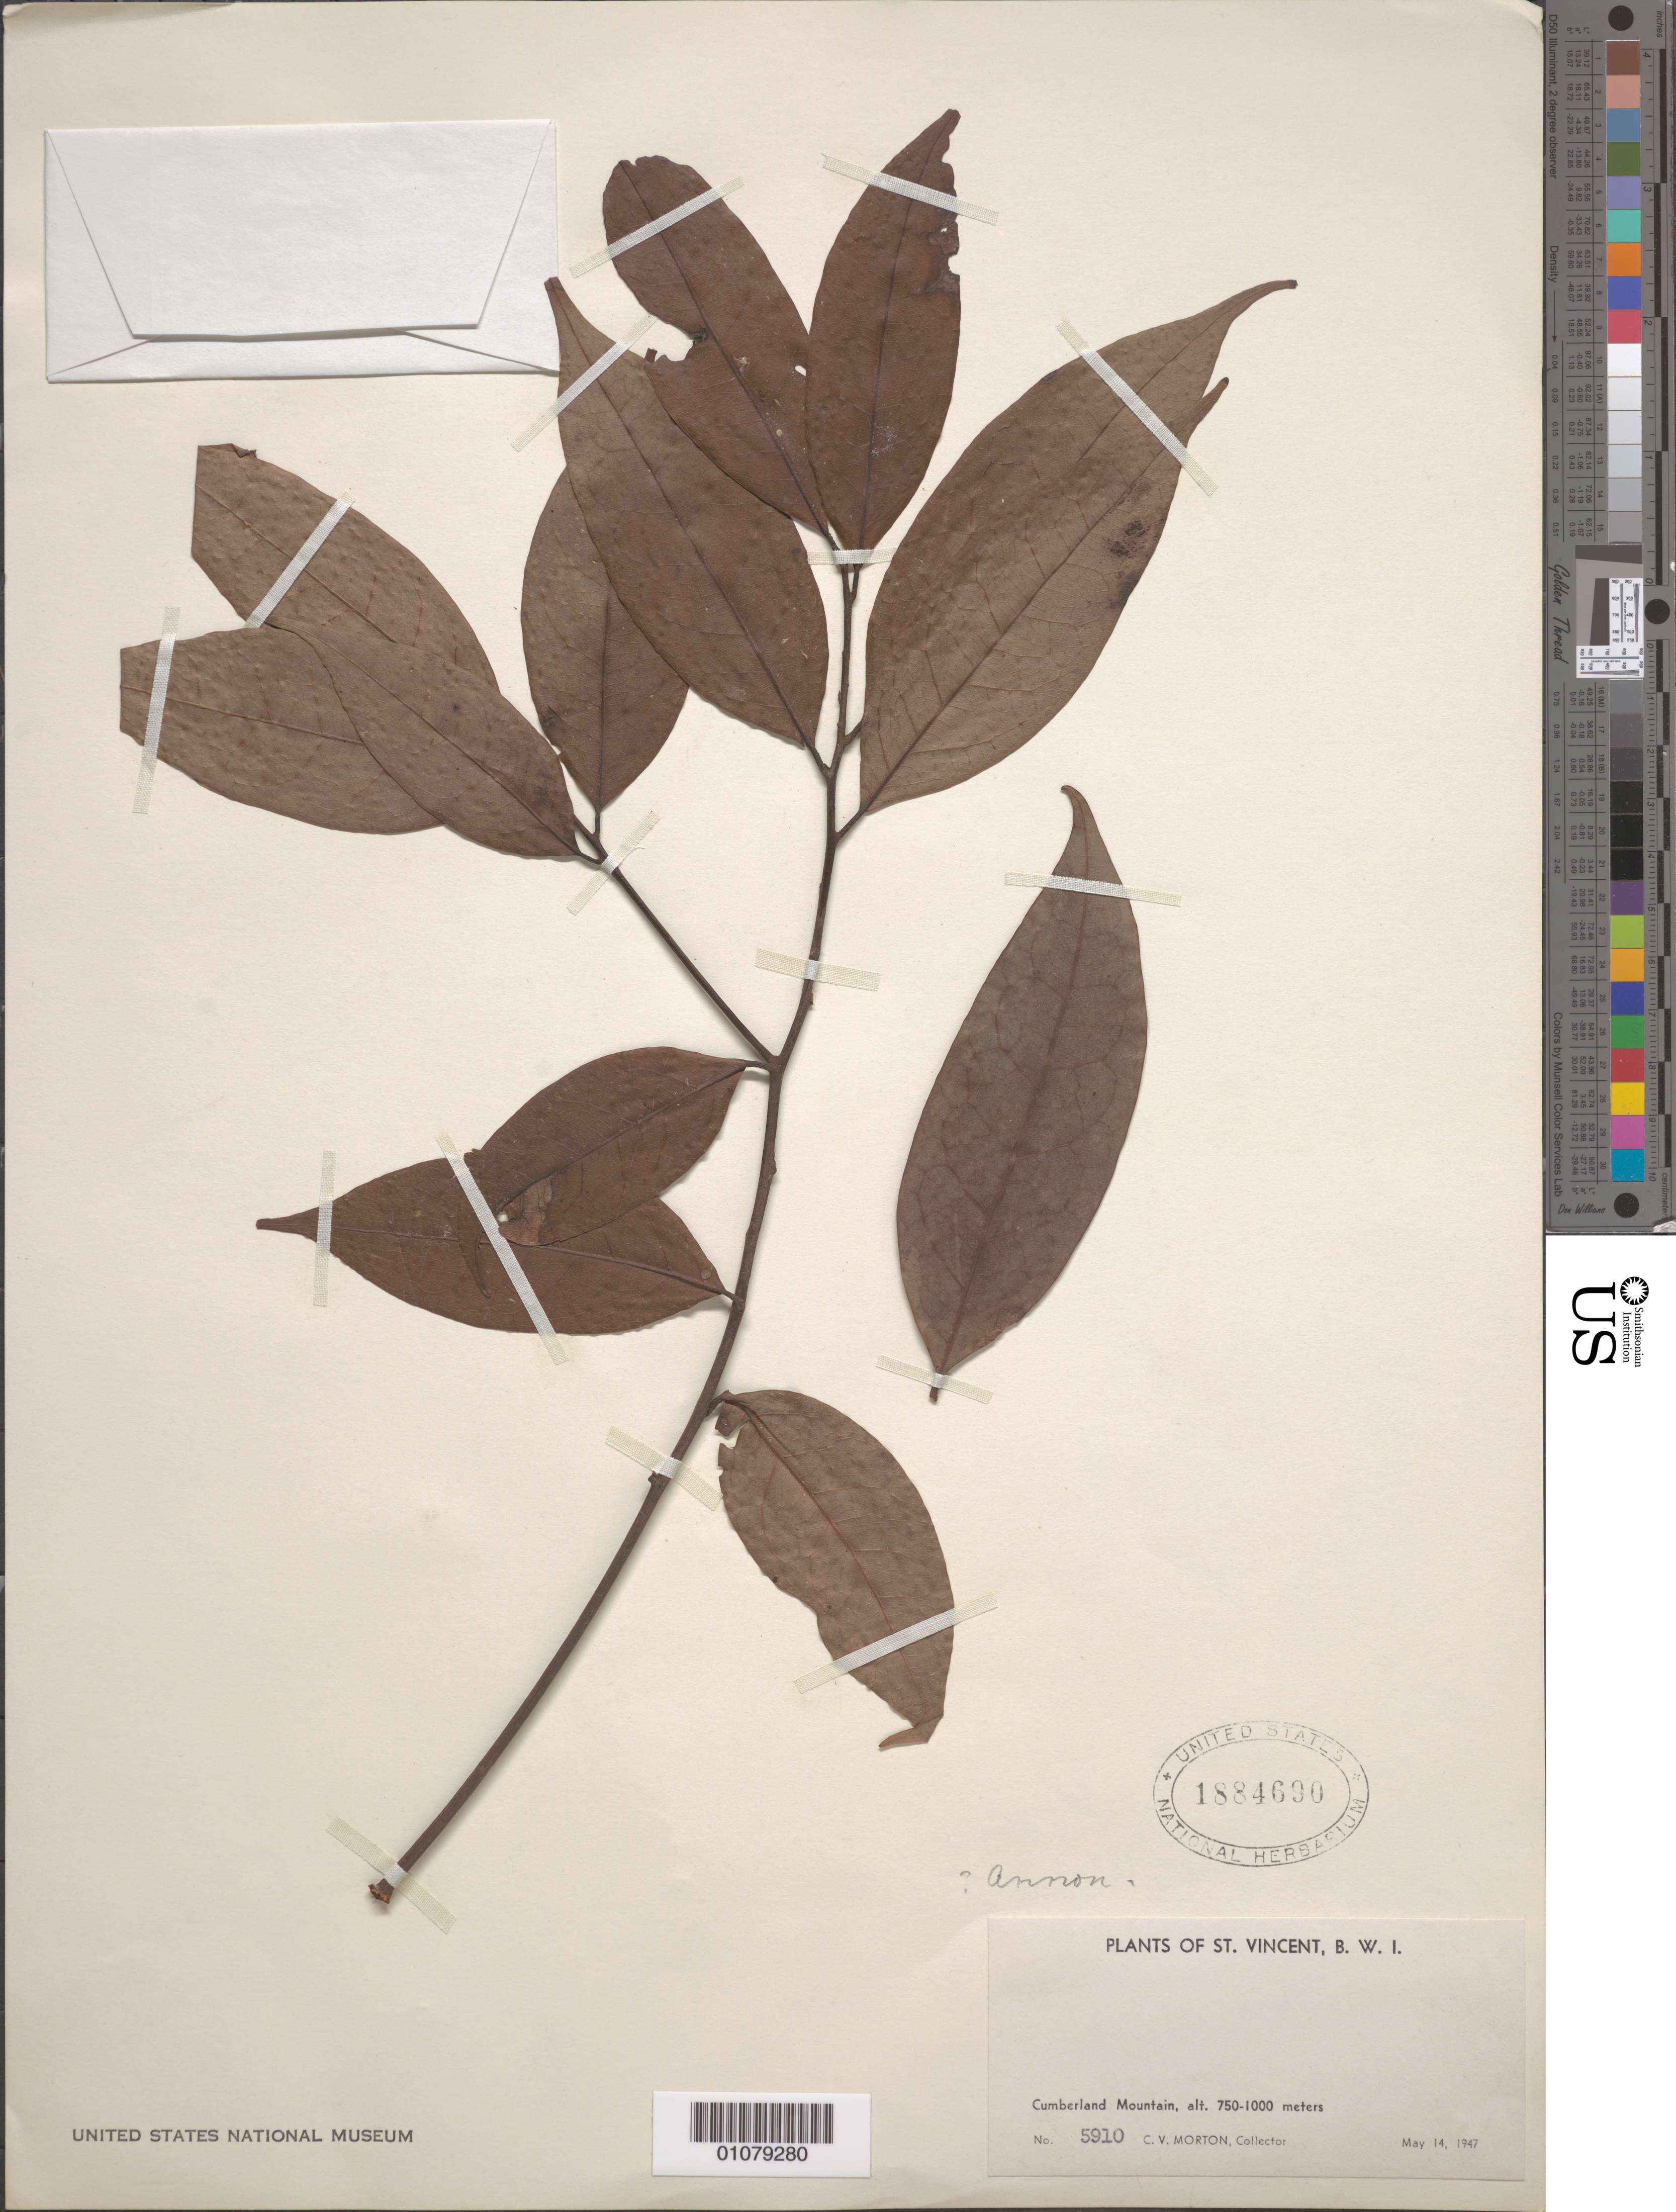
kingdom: Plantae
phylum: Tracheophyta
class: Magnoliopsida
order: Magnoliales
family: Annonaceae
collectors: C. V. Morton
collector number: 5910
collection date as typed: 14 May 1947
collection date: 1947-05-14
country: St. Vincent - Grenadines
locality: Cumberland Mountain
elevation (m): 750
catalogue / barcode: US 1884690